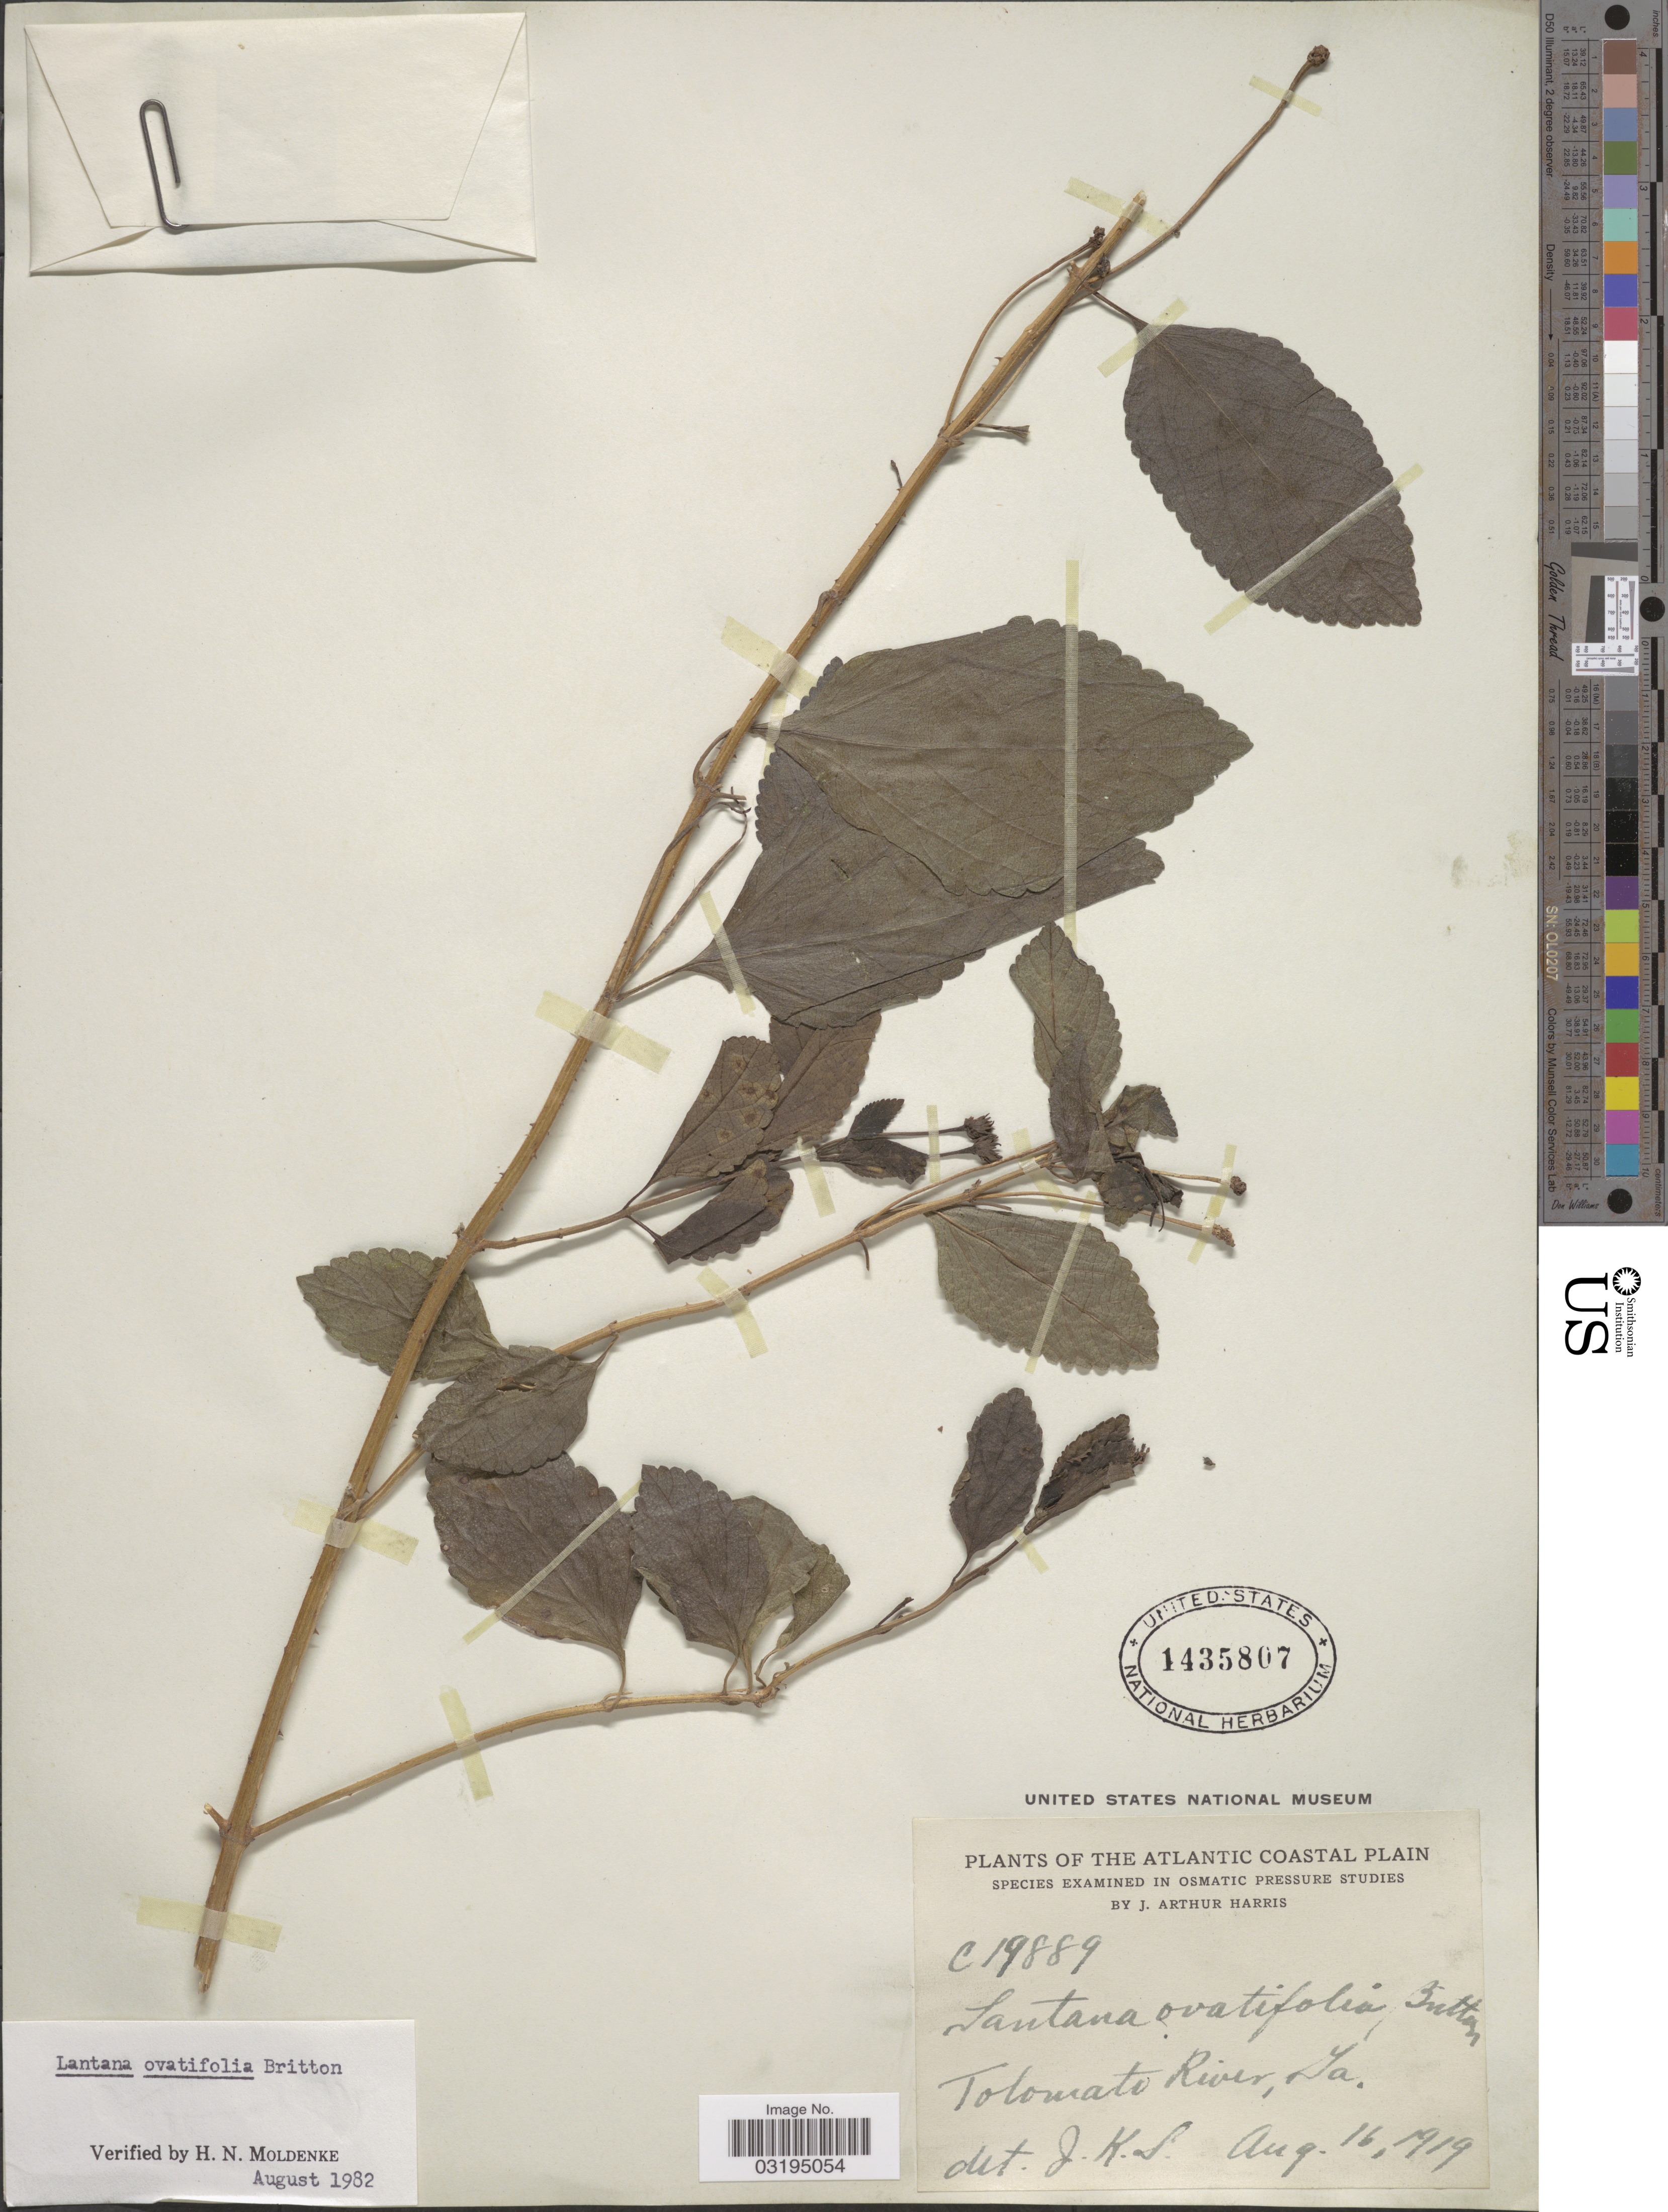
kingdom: Plantae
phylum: Tracheophyta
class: Magnoliopsida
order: Lamiales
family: Verbenaceae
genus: Lantana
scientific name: Lantana ovatifolia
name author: Britton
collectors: J. A. Harris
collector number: C19889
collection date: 1919-08-16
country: United States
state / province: Iowa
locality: The Atlantic Coastal Plain, Tolomato River.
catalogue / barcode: US 1435807